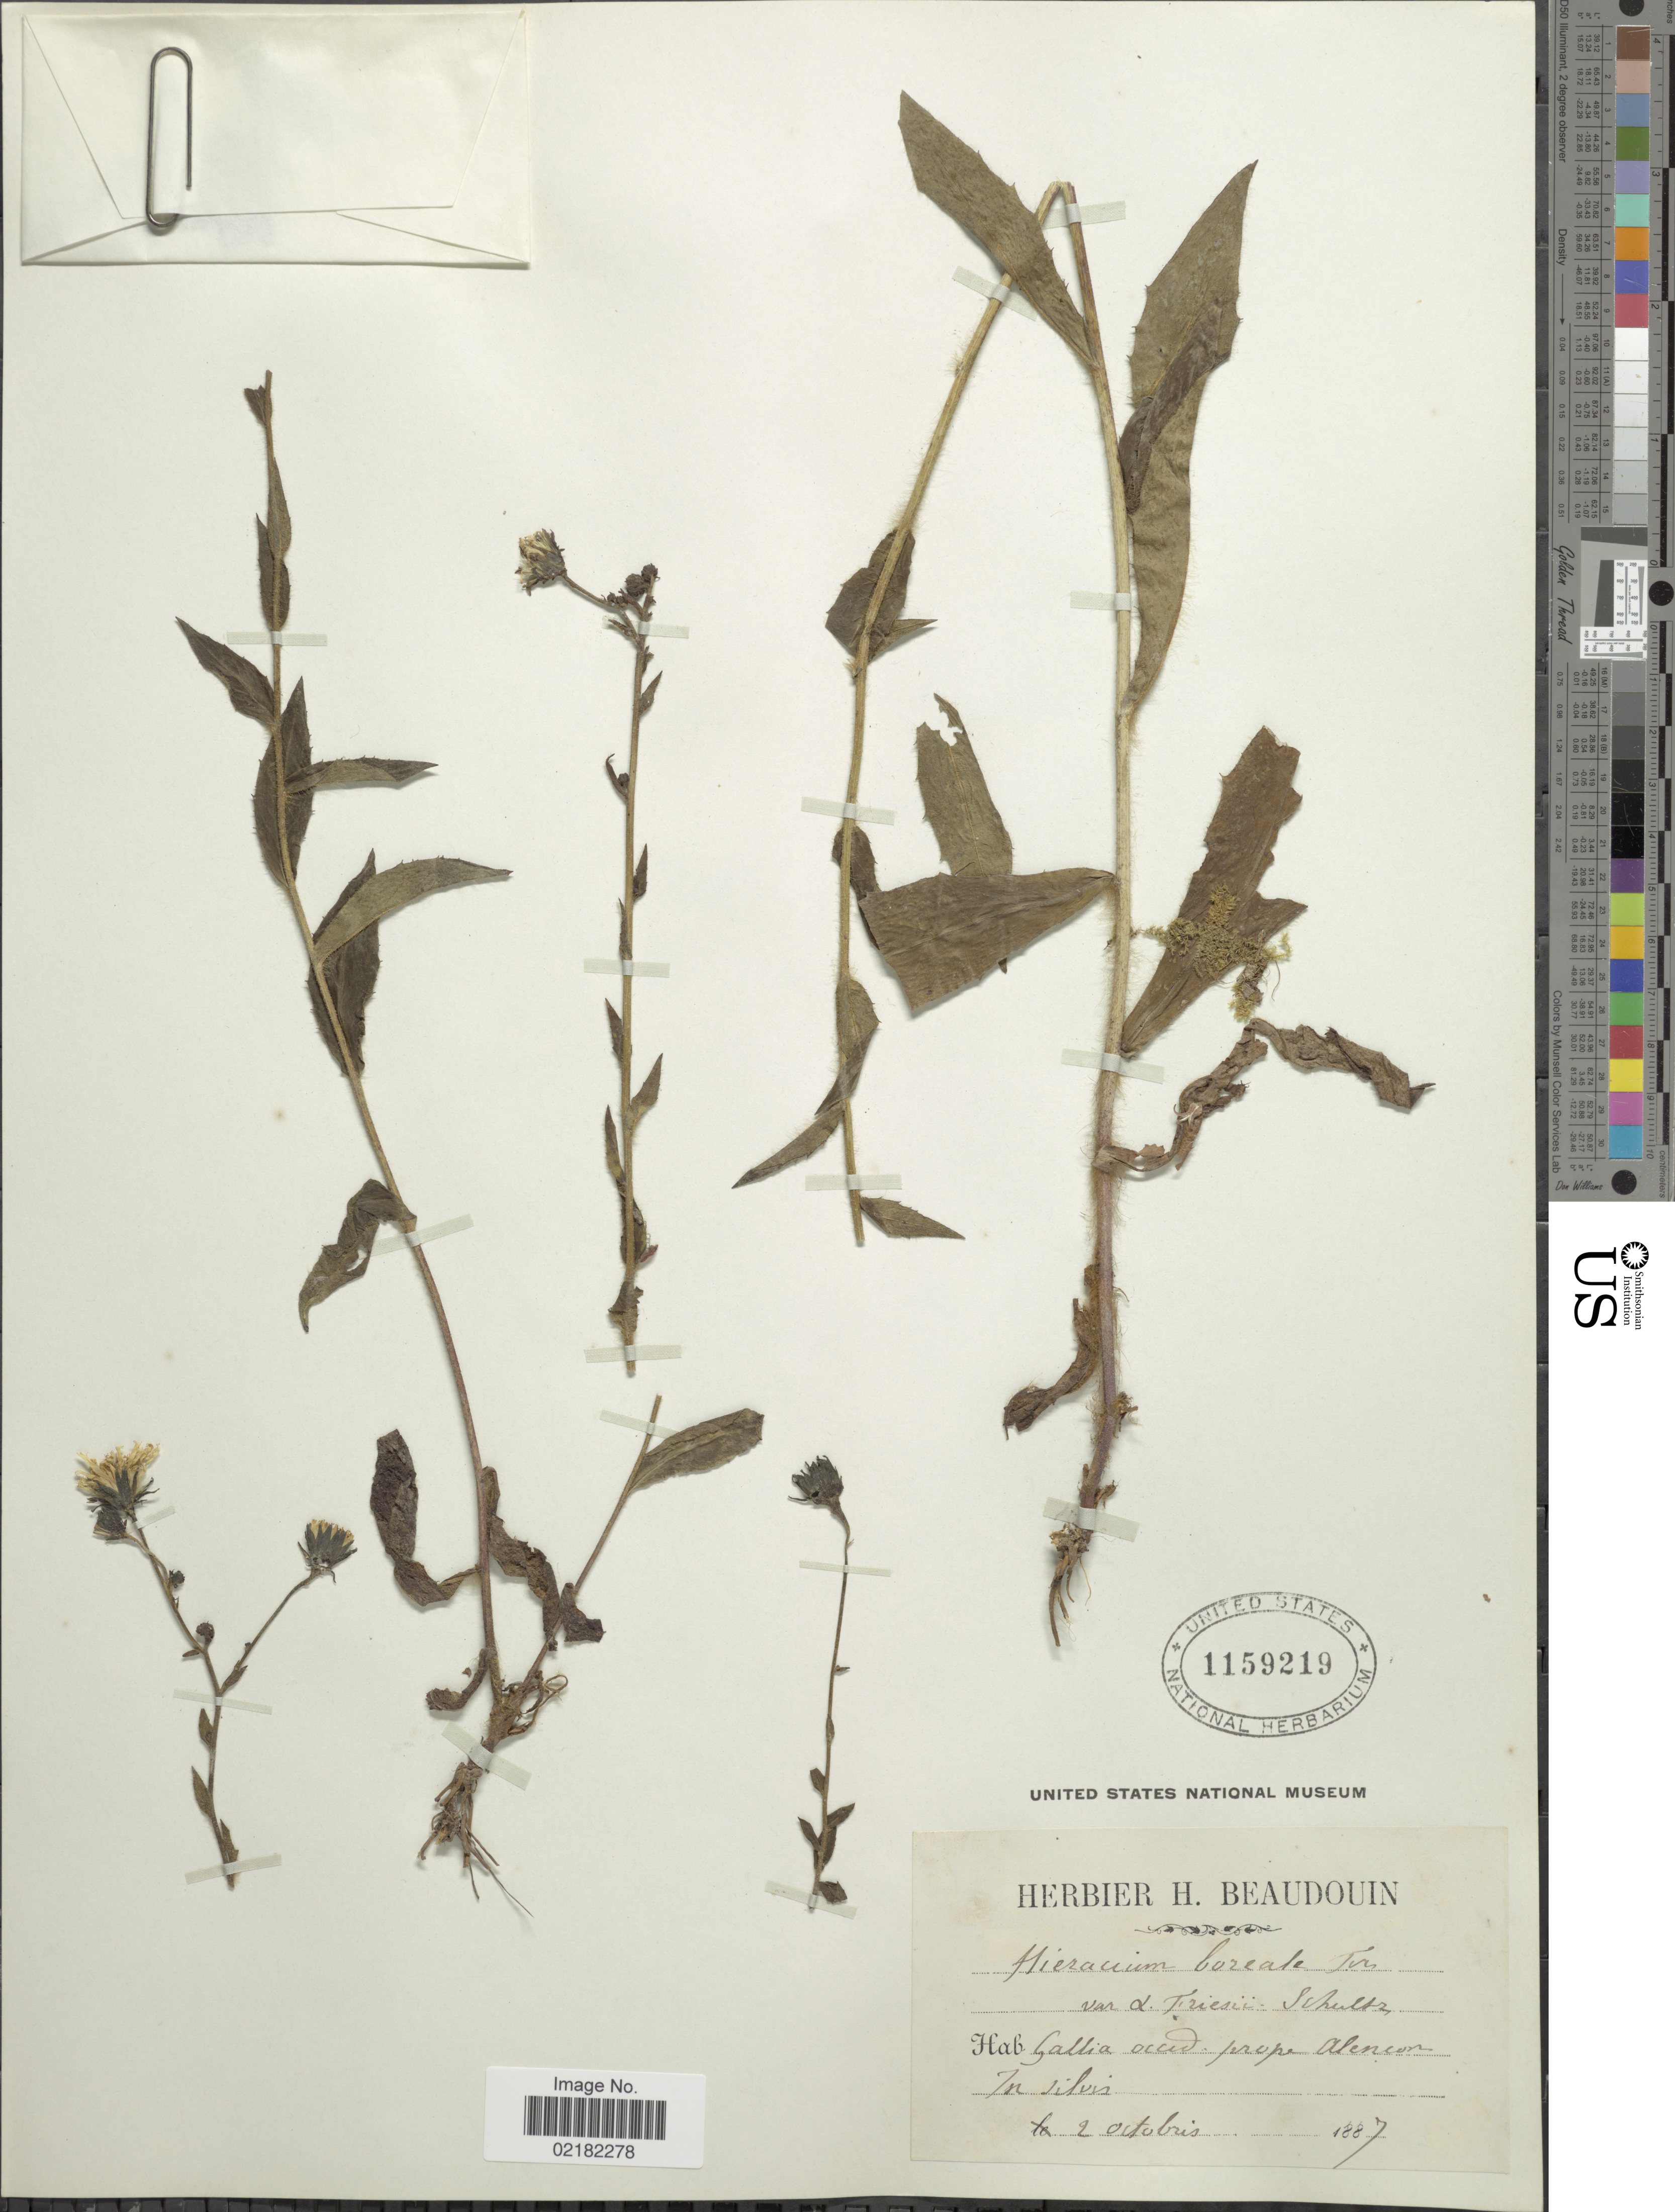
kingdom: Plantae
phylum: Tracheophyta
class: Magnoliopsida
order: Asterales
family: Asteraceae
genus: Hieracium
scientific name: Hieracium sabaudum subsp. boreale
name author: (Fr.) Hayek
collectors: ex herb. H. Beaudouin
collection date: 1887-10-02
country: France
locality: Gallia occid. prope Alencon, in silvis. [interpreted]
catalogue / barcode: US 1159219